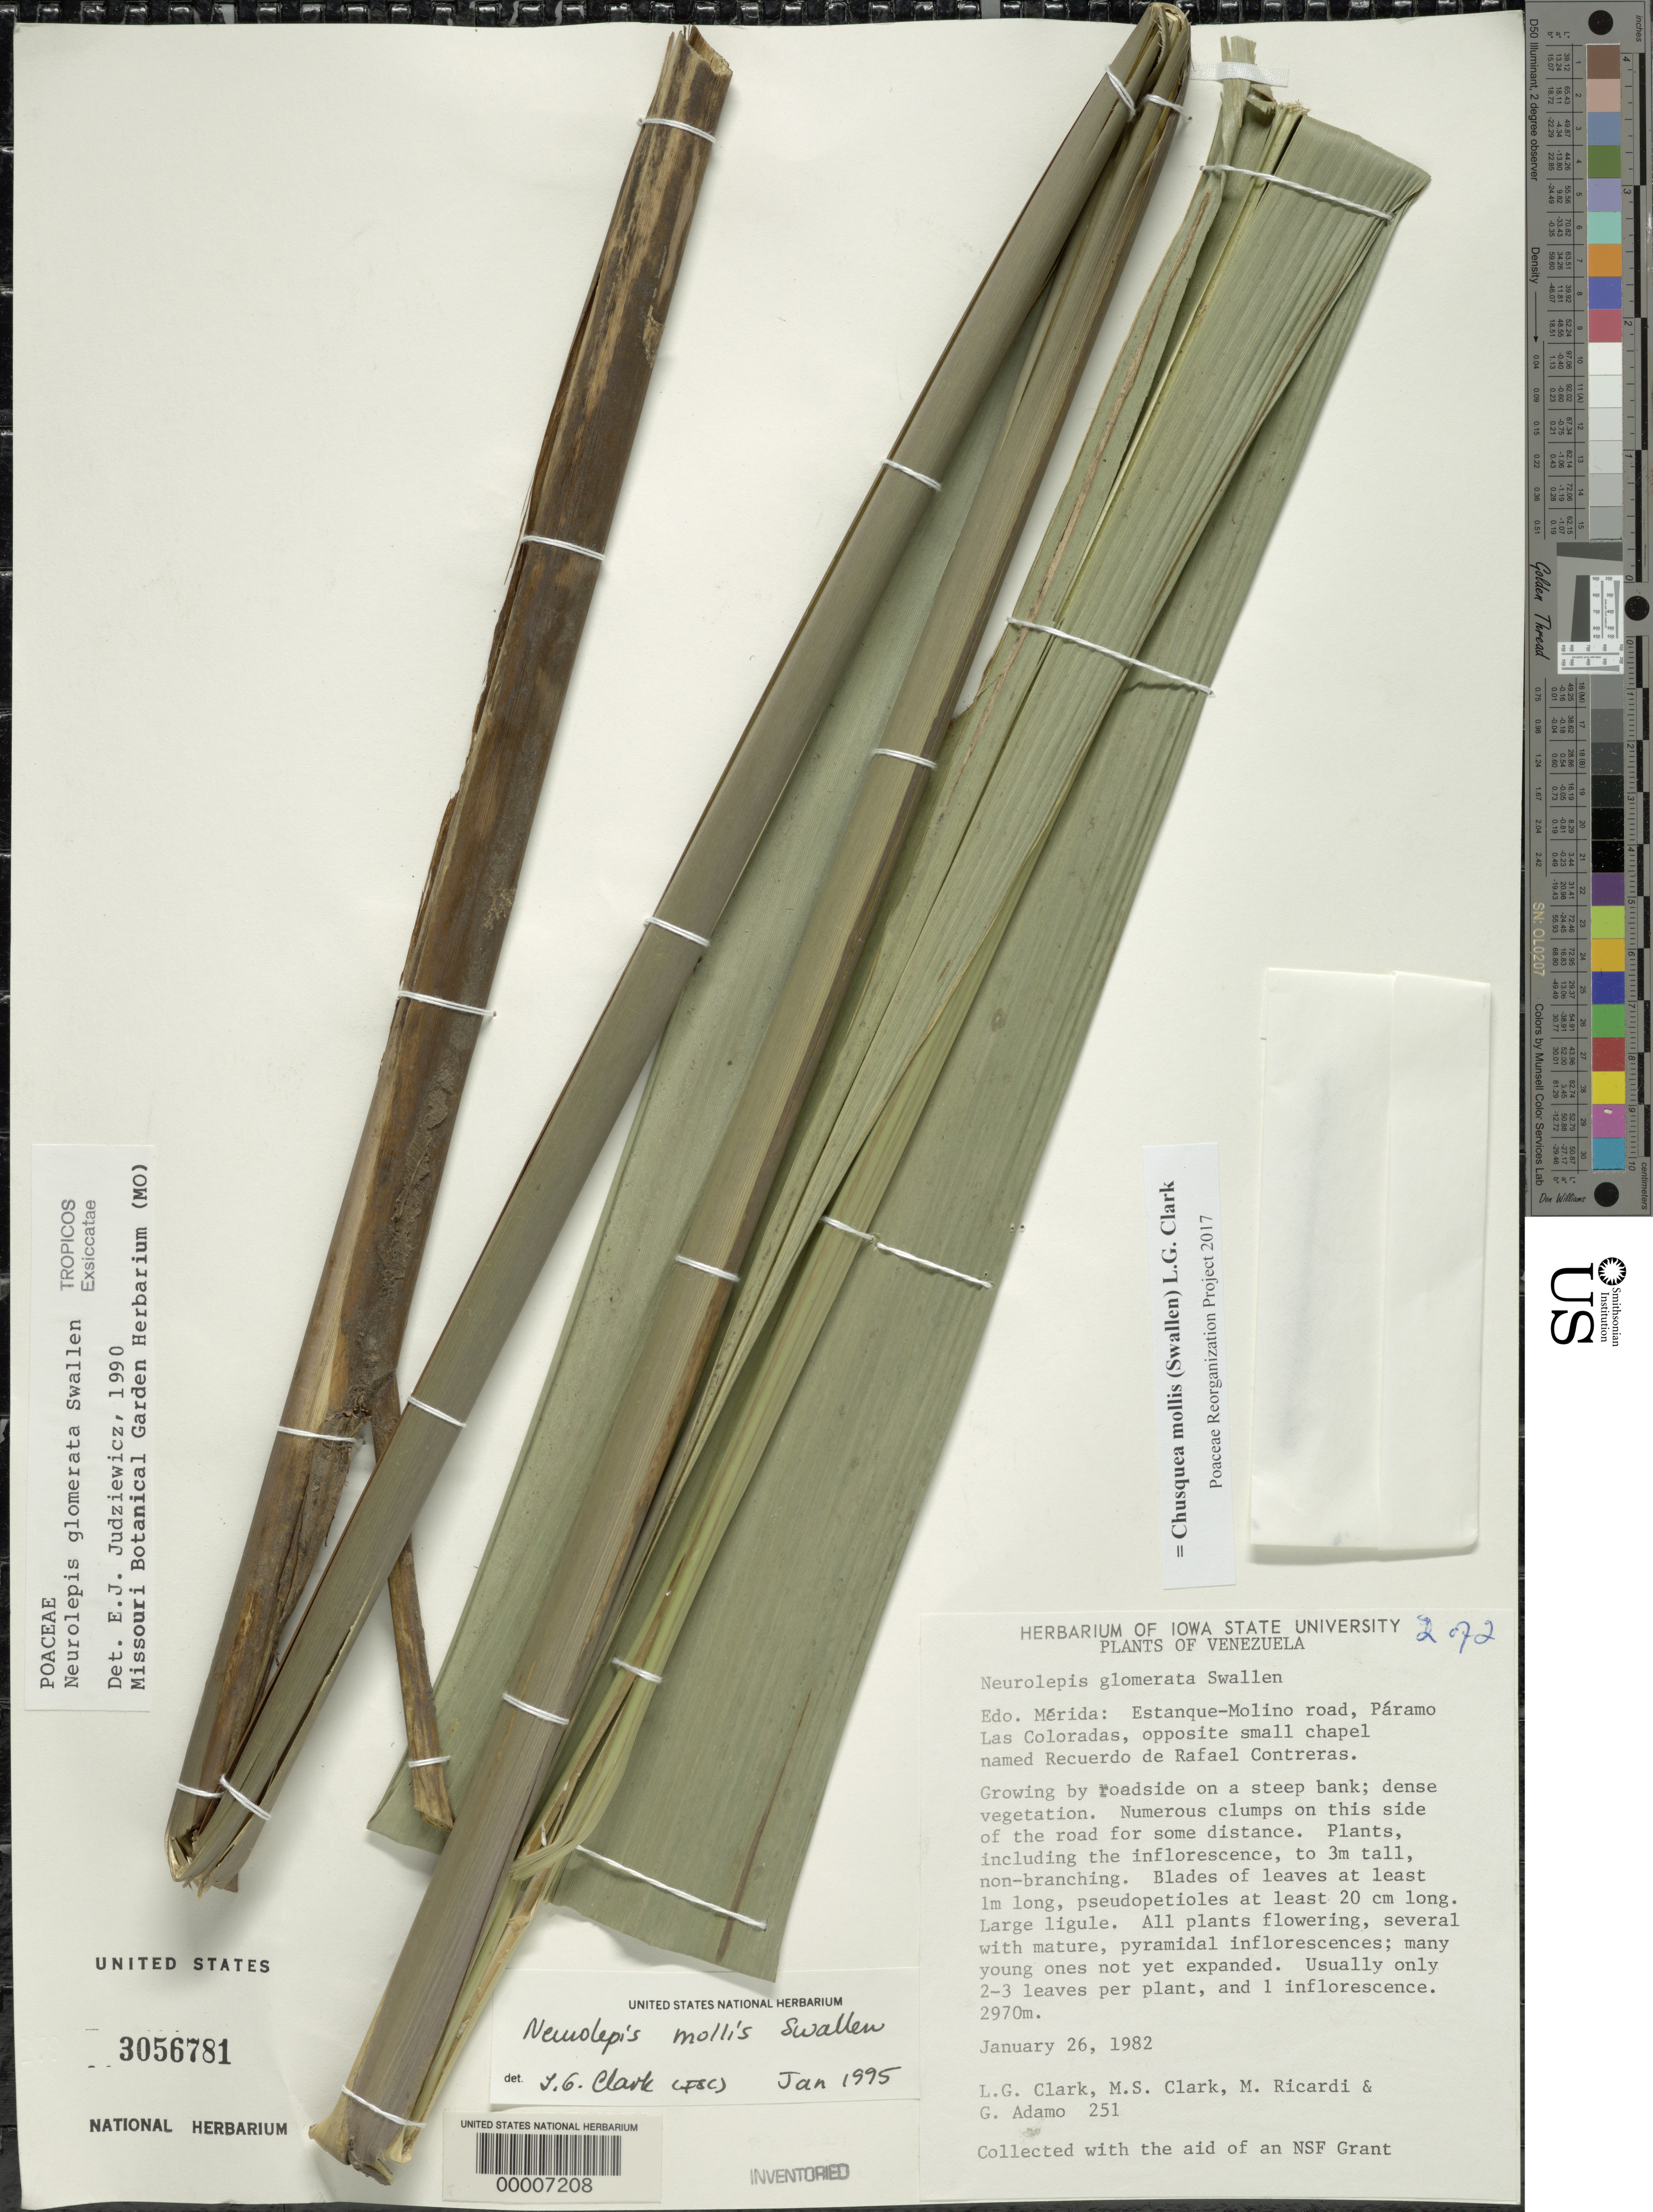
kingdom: Plantae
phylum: Tracheophyta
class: Liliopsida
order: Poales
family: Poaceae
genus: Chusquea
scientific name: Chusquea mollis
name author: (Swallen) L.G. Clark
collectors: L. G. Clark, M. S. Clark, M. Ricardi & G. Adamo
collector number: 251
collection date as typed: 26 Jan 1982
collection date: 1982-01-26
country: Venezuela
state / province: Mérida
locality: Estanque-Molino road, Paramo Las Coloradas, opposite small chapel named Recuerdo de Rafael Contreras.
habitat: Roadside on steep bank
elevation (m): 2970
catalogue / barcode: US 3056781